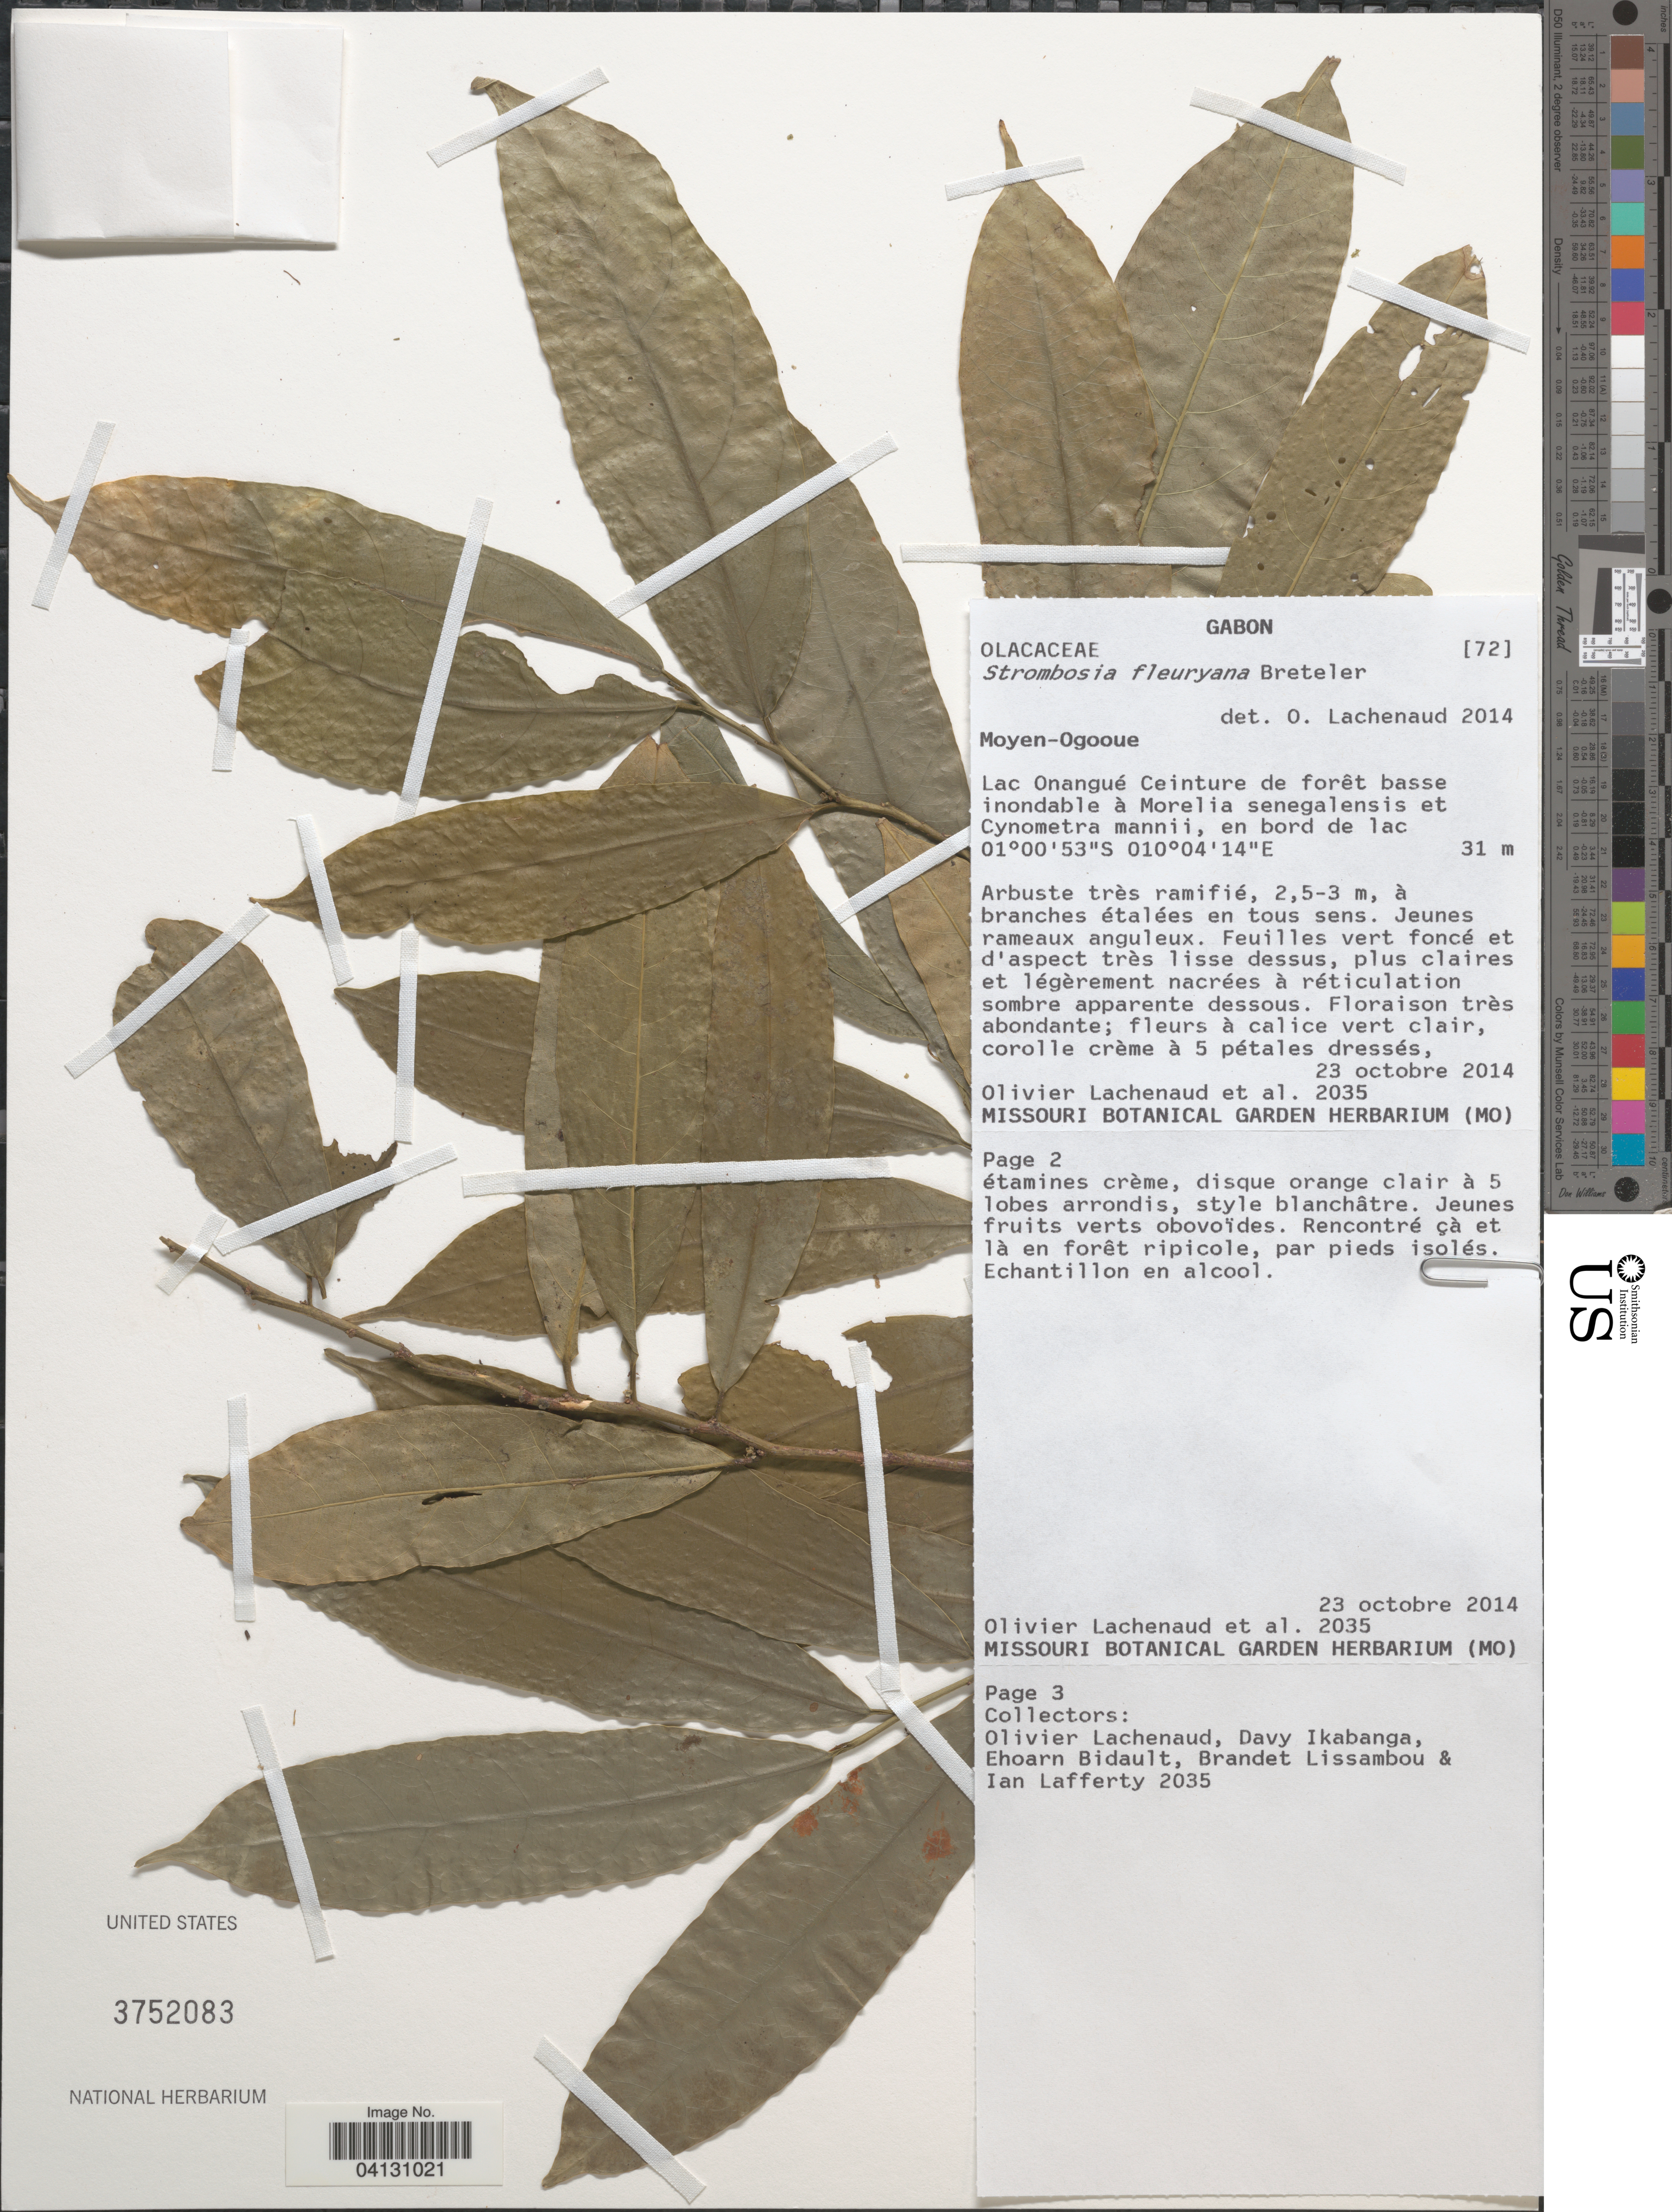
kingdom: Plantae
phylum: Tracheophyta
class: Magnoliopsida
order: Santalales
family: Strombosiaceae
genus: Strombosia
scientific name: Strombosia fleuryana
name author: Breteler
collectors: O. Lachenaud, D. Ikabanga, E. Bidault, B. Lissambou & I. Lafferty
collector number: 2035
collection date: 2014-10-23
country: Gabon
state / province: Moyen-Ogooue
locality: Lac Onangué Ceinture de forêt basse inondable à Morelia senegalensis et Cynometra mannii, en bord de lac.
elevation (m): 31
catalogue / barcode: US 3752083